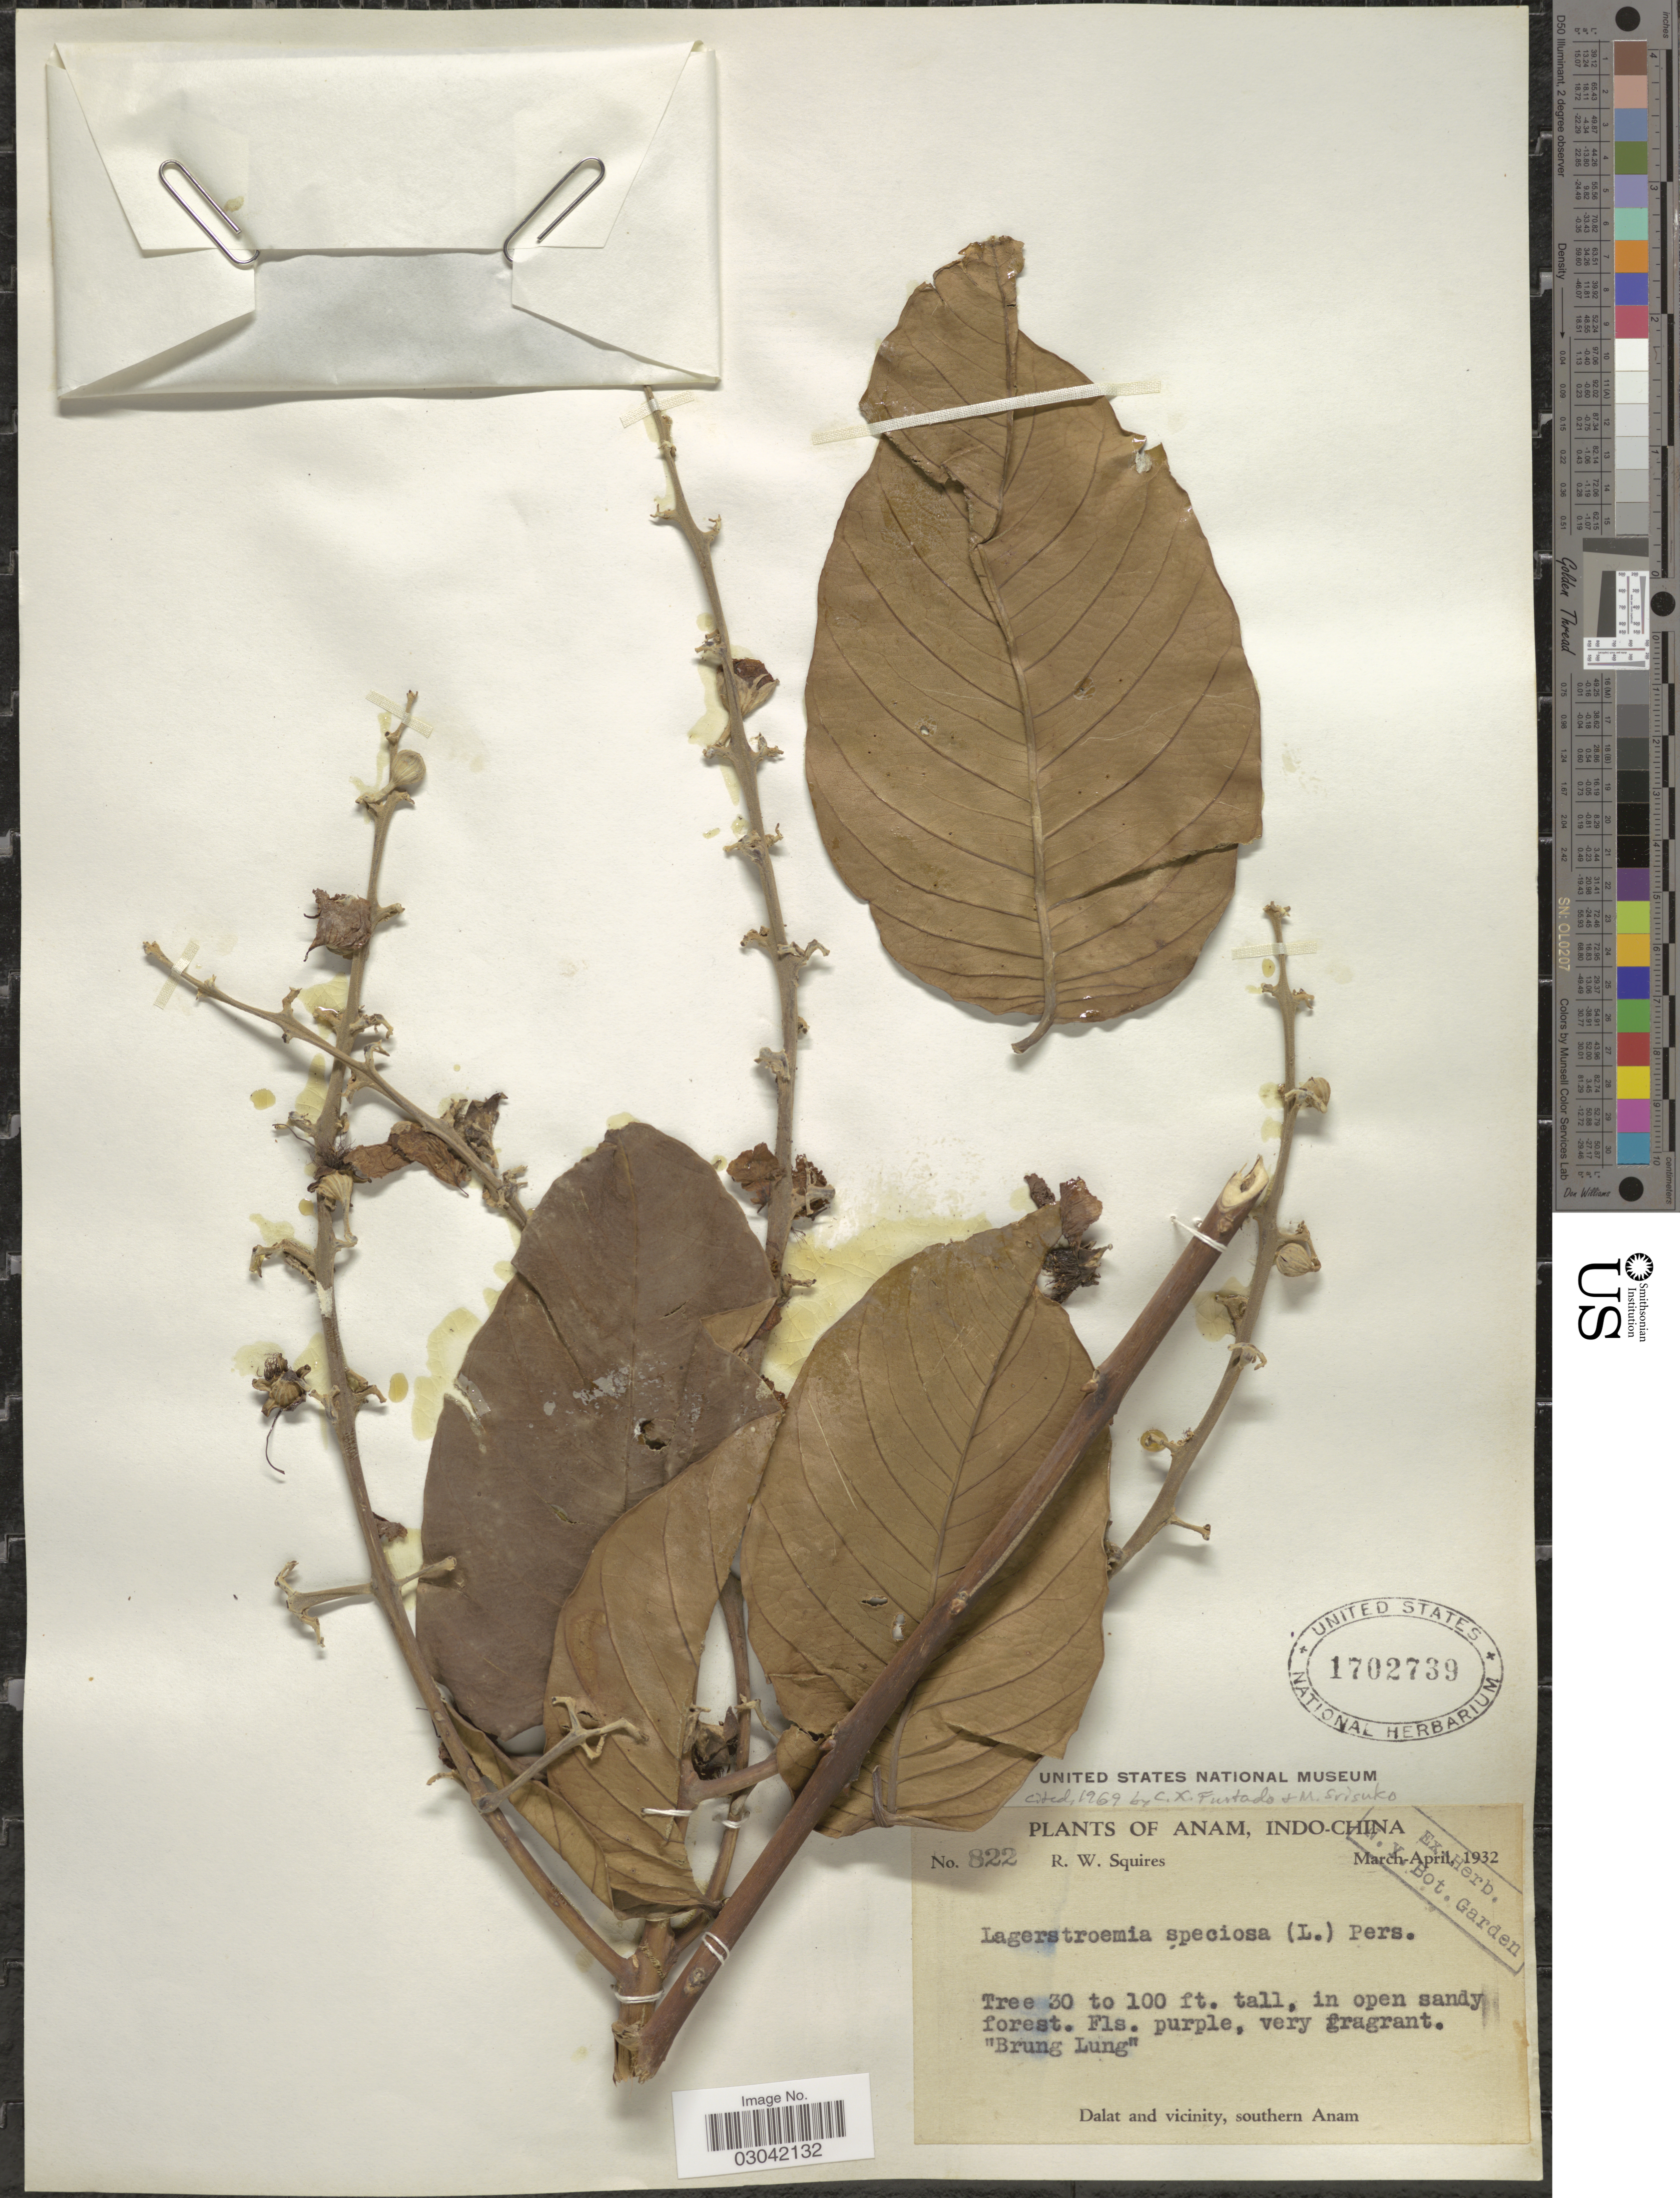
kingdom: Plantae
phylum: Tracheophyta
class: Magnoliopsida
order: Myrtales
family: Lythraceae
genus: Lagerstroemia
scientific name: Lagerstroemia speciosa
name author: (L.) Pers.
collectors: R. Squires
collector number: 822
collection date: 1932-03/1932-04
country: Vietnam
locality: Southern Anam. Dalat and vicinity.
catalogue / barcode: US 1702739